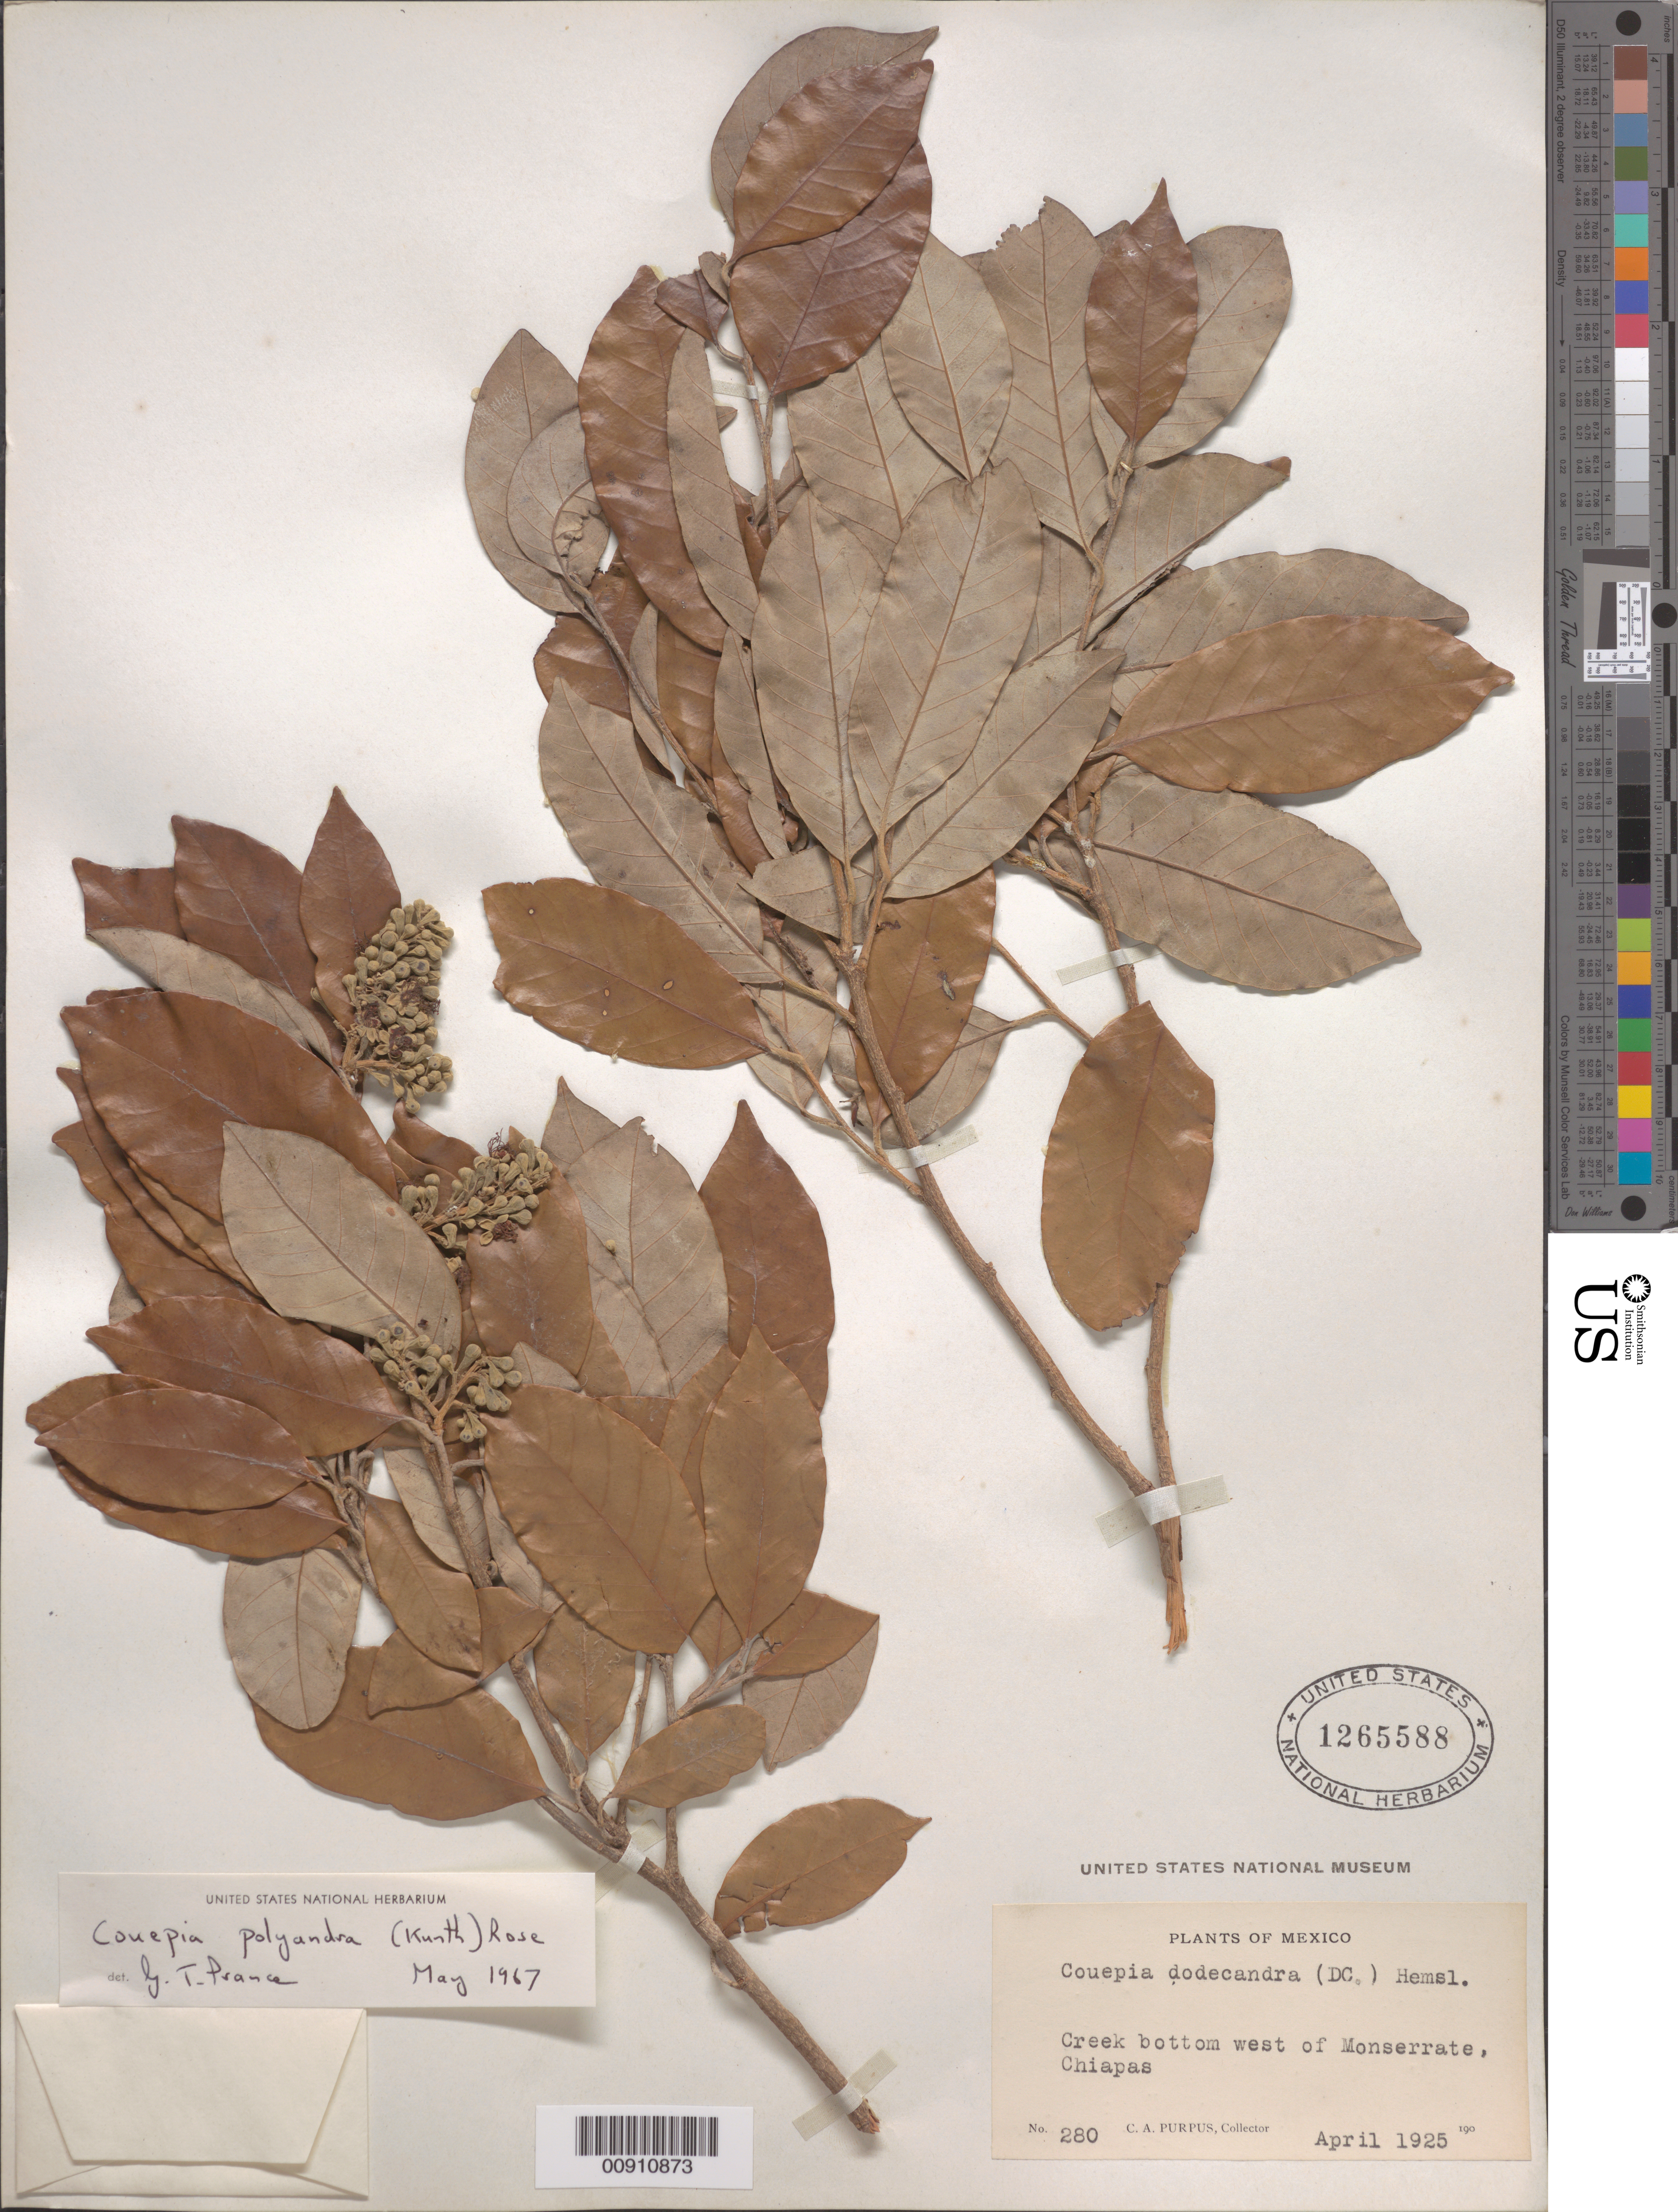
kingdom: Plantae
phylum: Tracheophyta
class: Magnoliopsida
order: Malpighiales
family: Chrysobalanaceae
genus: Couepia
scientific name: Couepia polyandra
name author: (Kunth) Rose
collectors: C. A. Purpus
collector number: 280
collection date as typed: Apr 1925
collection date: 1925-04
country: Mexico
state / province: Chiapas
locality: W of Monserrate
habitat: Creek bottom.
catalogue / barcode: US 1265588